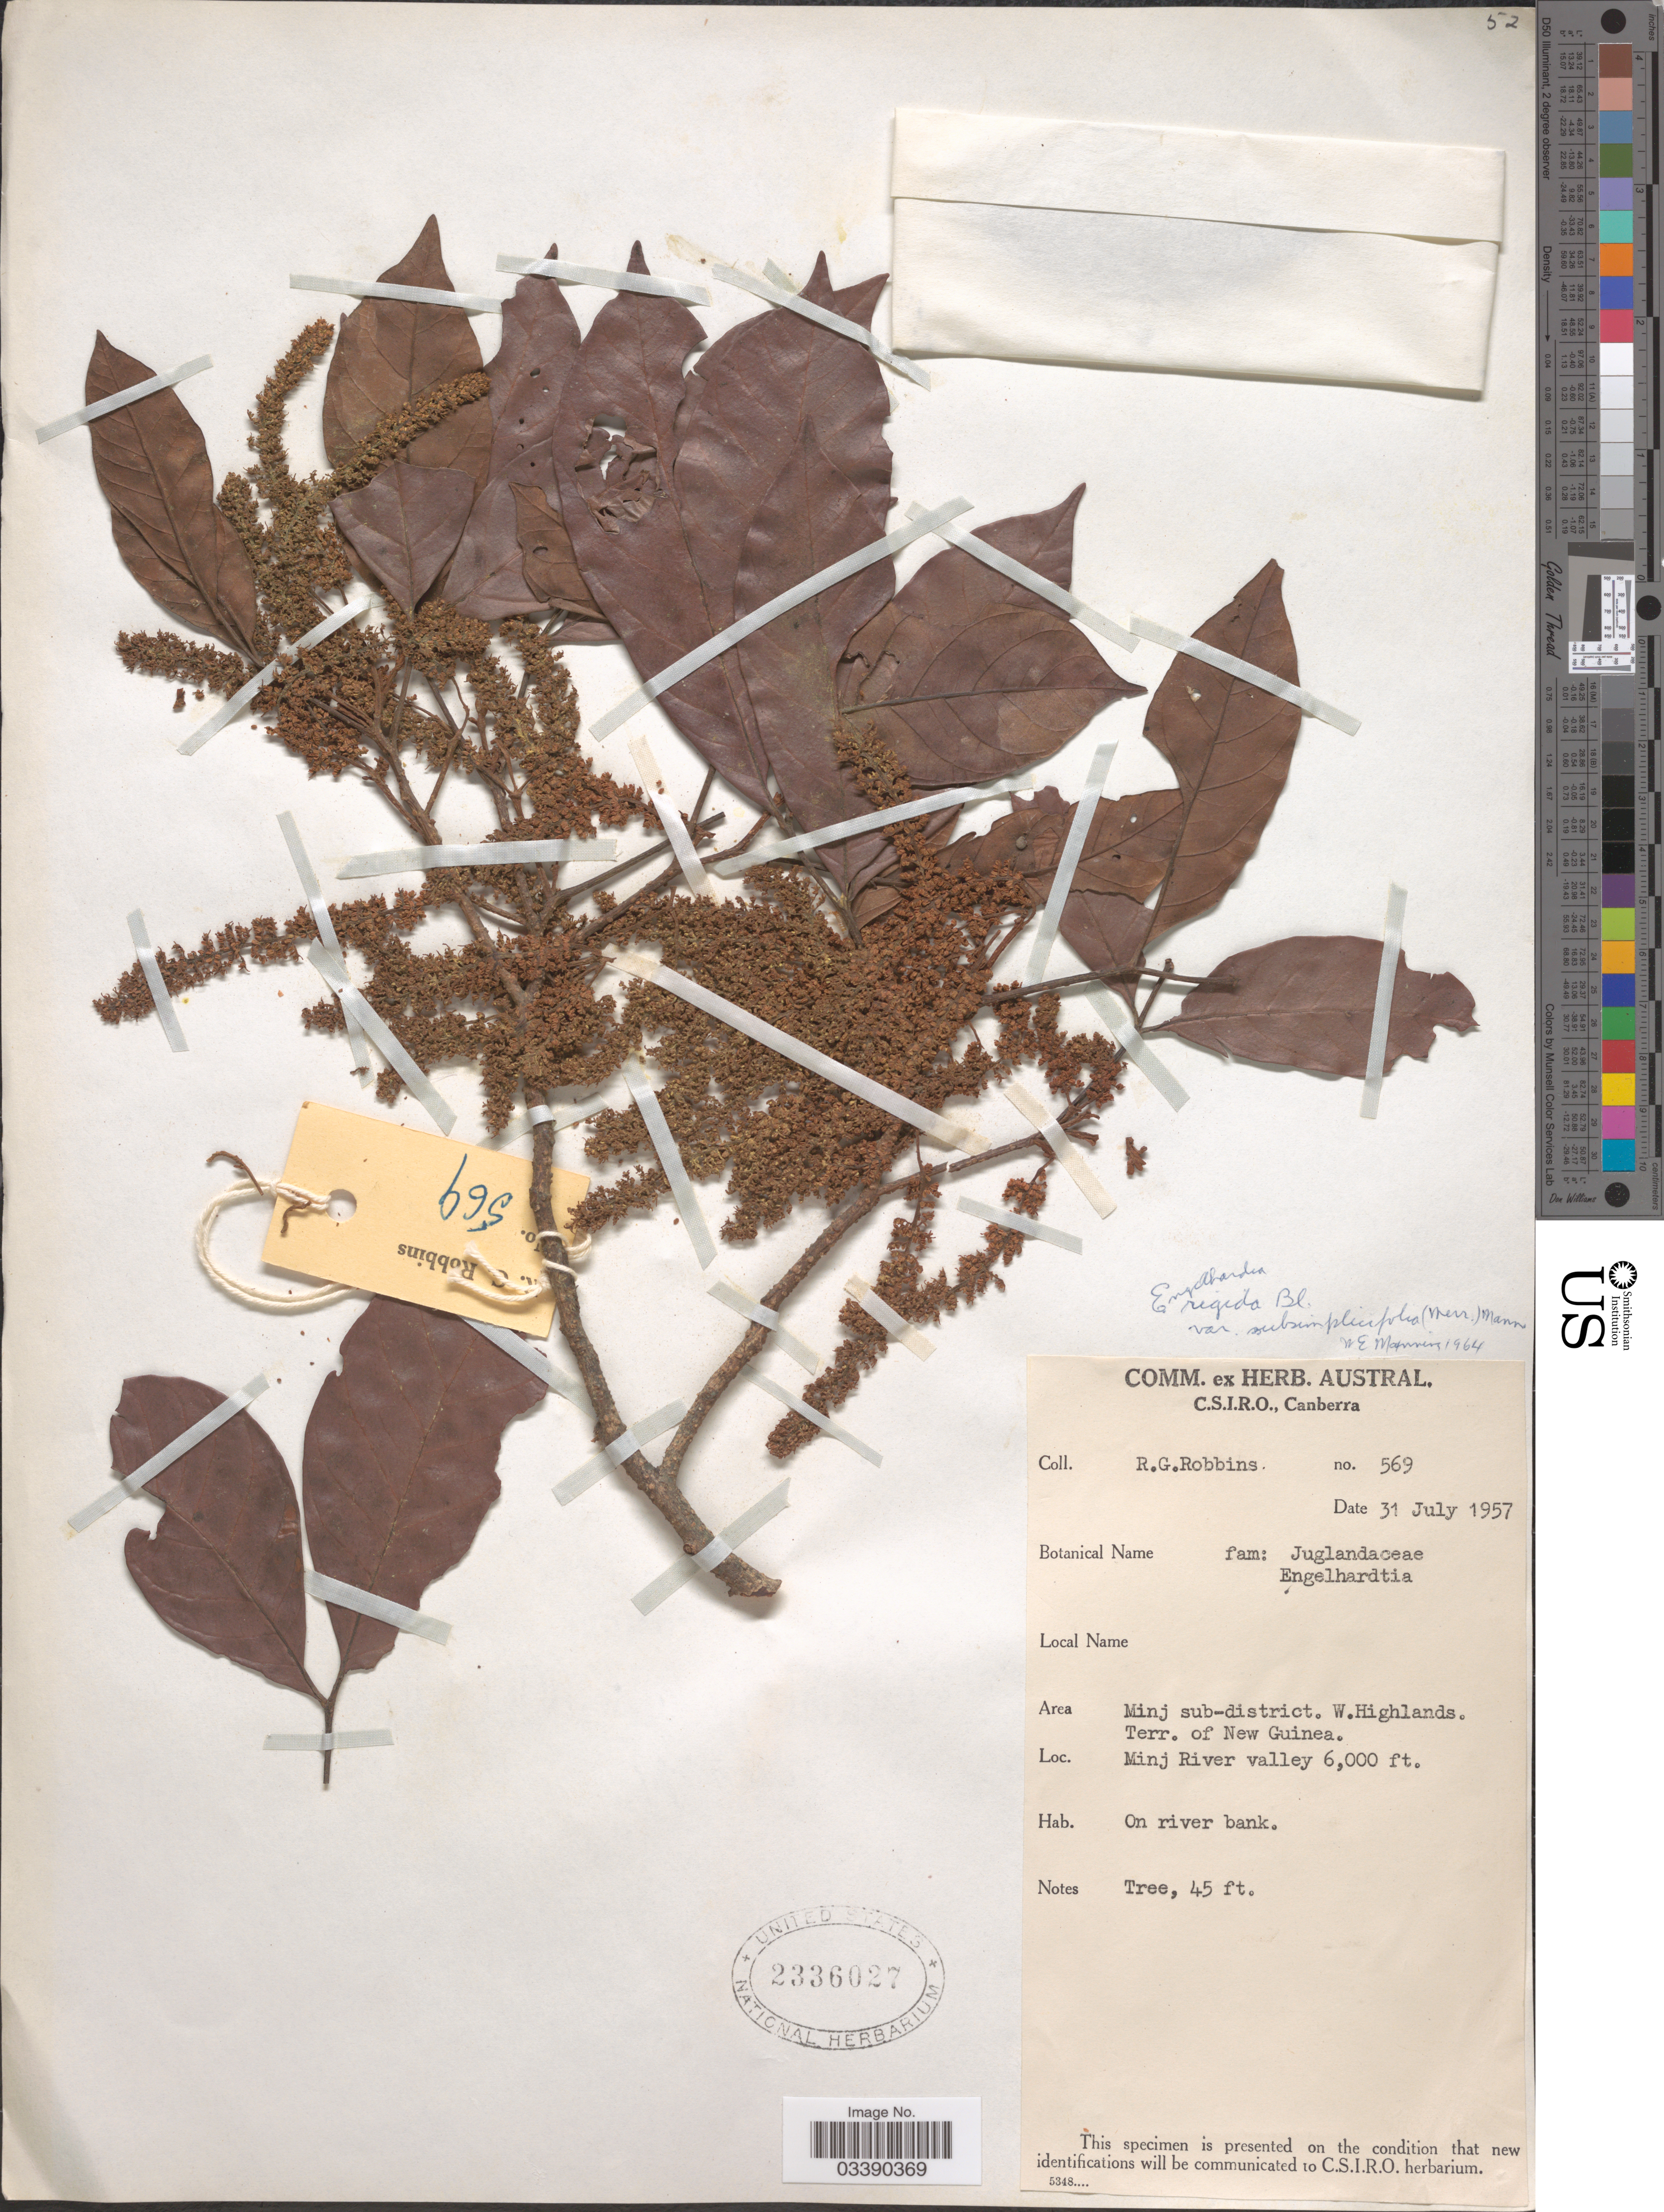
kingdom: Plantae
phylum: Tracheophyta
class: Magnoliopsida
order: Fagales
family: Juglandaceae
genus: Engelhardia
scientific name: Engelhardia rigida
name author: Blume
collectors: R. Robbins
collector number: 569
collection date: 1957-07-31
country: Papua New Guinea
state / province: Western Highlands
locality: Area Minj sub-district. W. Highlands. Terr. of New Guinea. Minj River valley.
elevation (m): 1829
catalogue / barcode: US 2336027